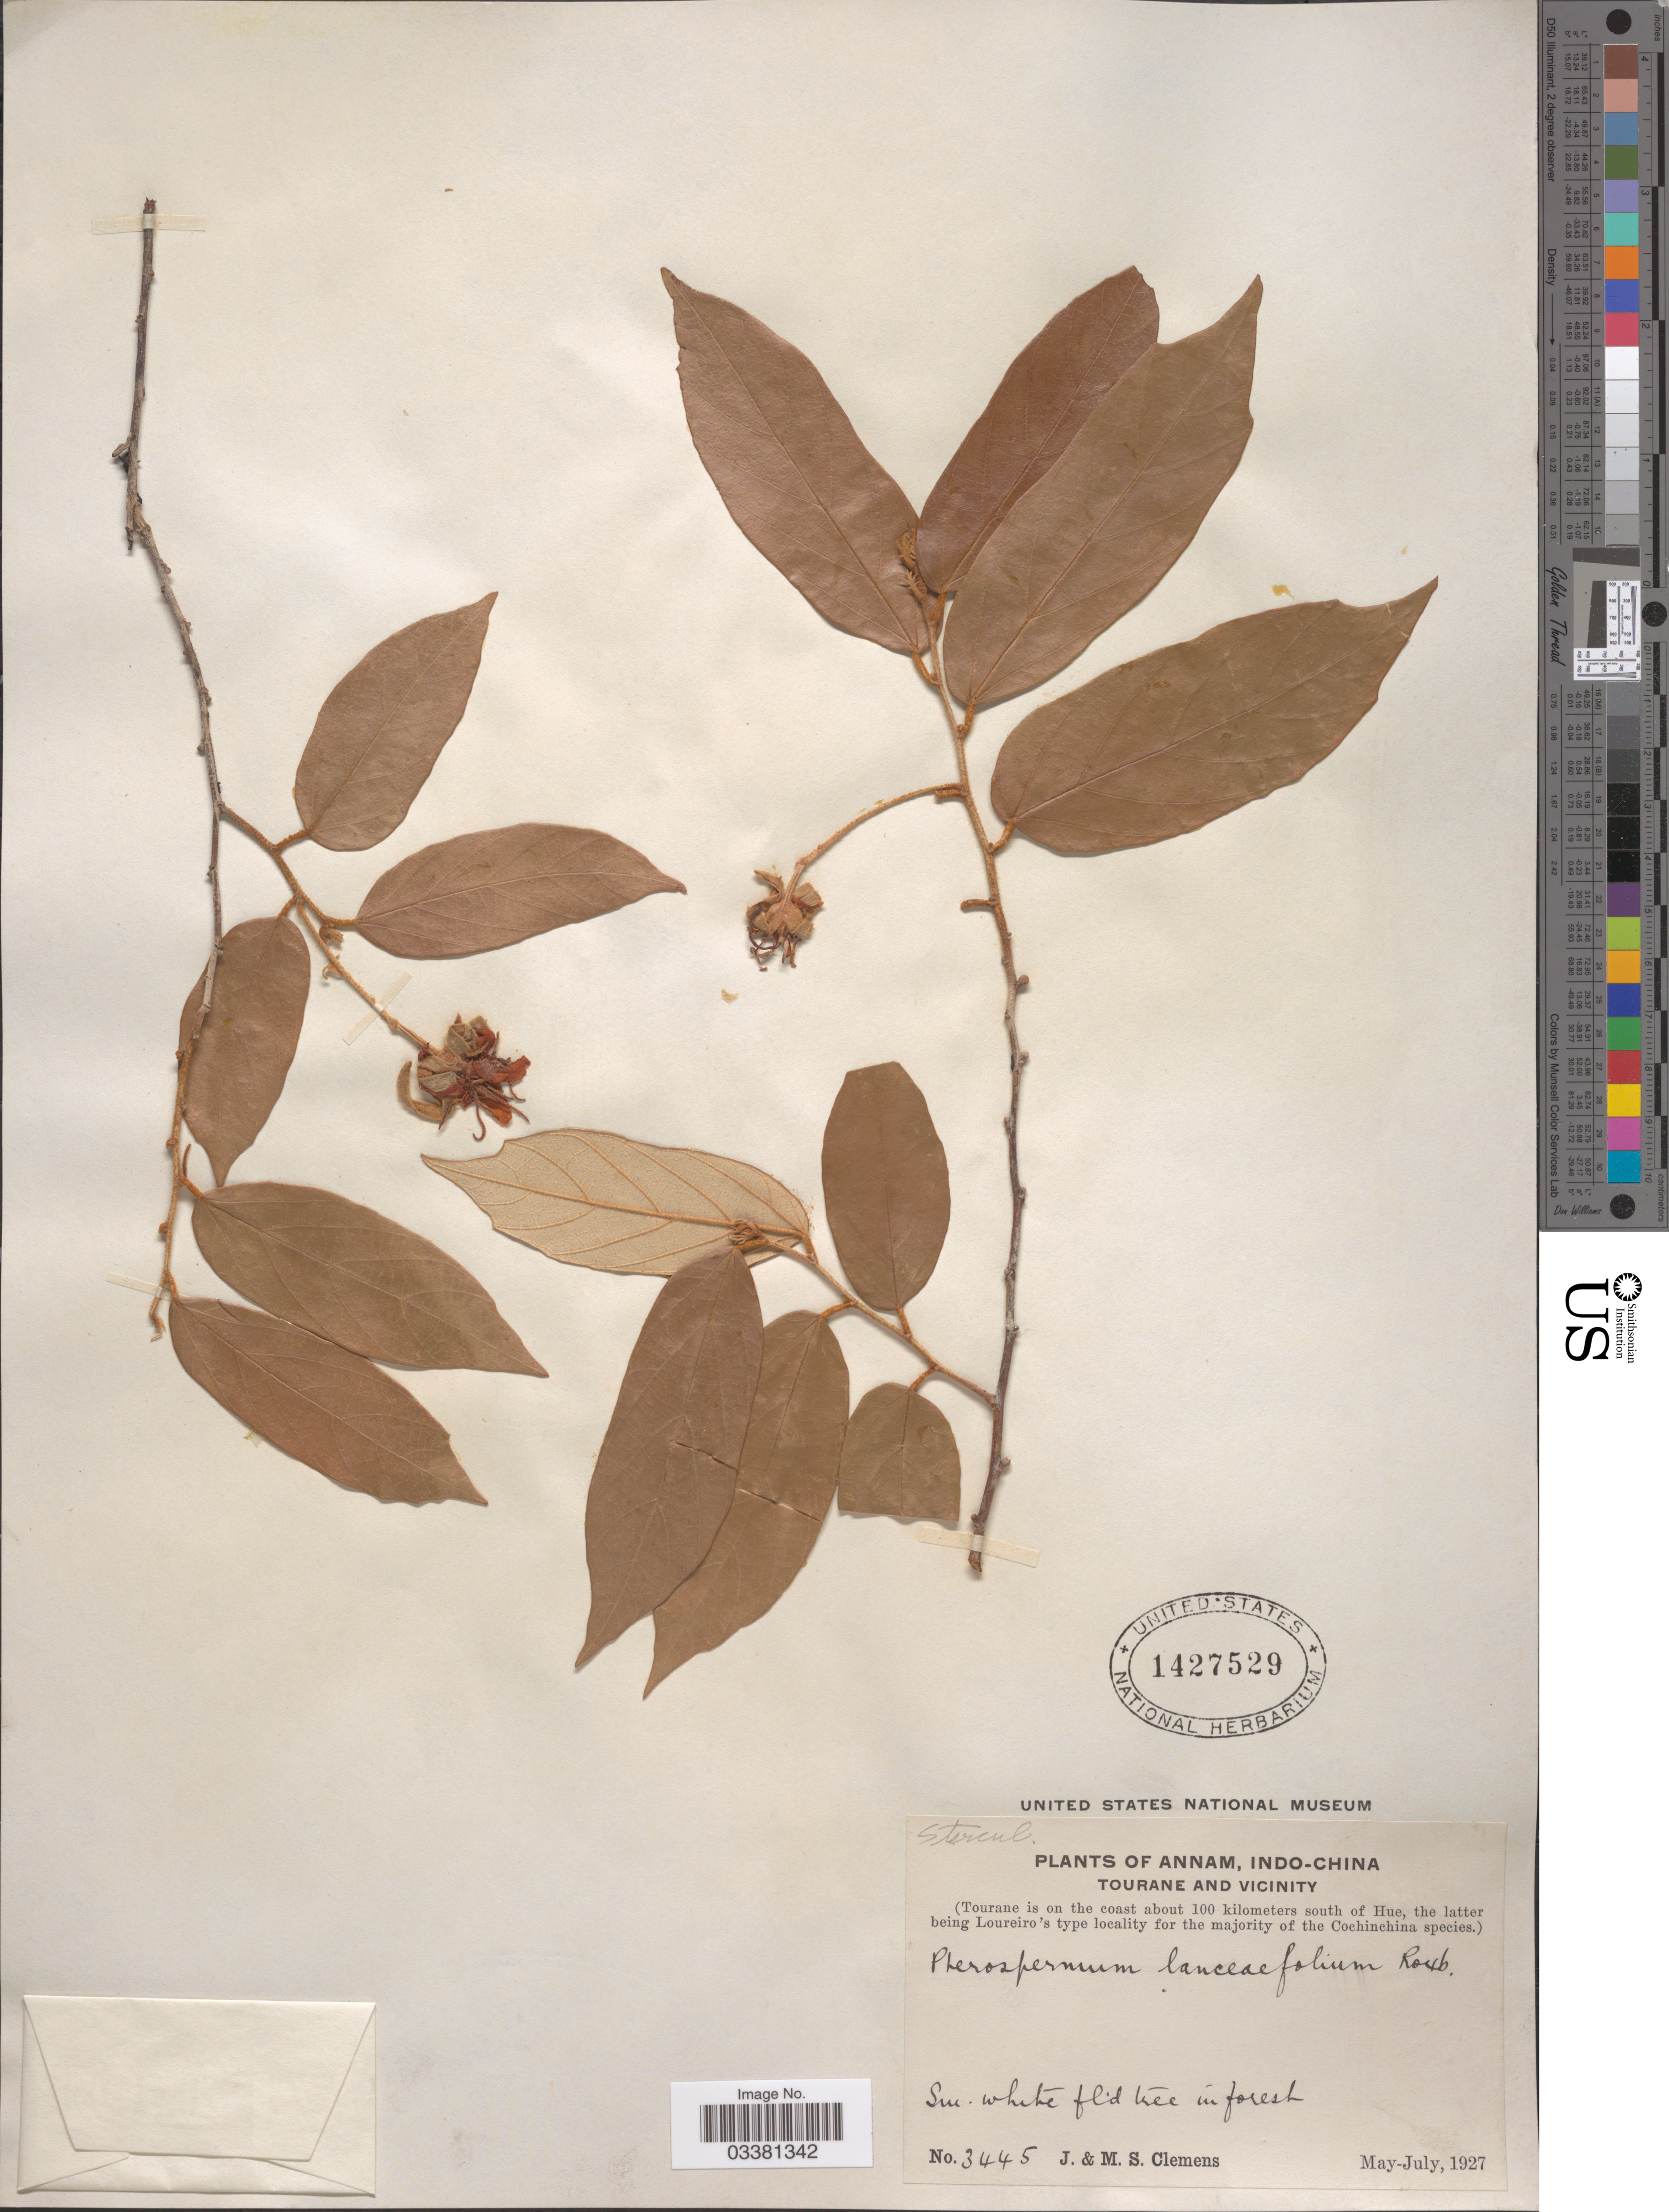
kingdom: Plantae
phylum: Tracheophyta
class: Magnoliopsida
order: Malvales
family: Malvaceae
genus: Pterospermum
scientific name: Pterospermum lanceifolium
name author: Roxb.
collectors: J. Clemens & M. S. Clemens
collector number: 3445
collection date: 1927-05/1927-07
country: Vietnam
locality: Annam, Indo-China. Tourane and Vicinity. (Tourane is on the coast about 100 kilometers south of Hue).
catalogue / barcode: US 1427529